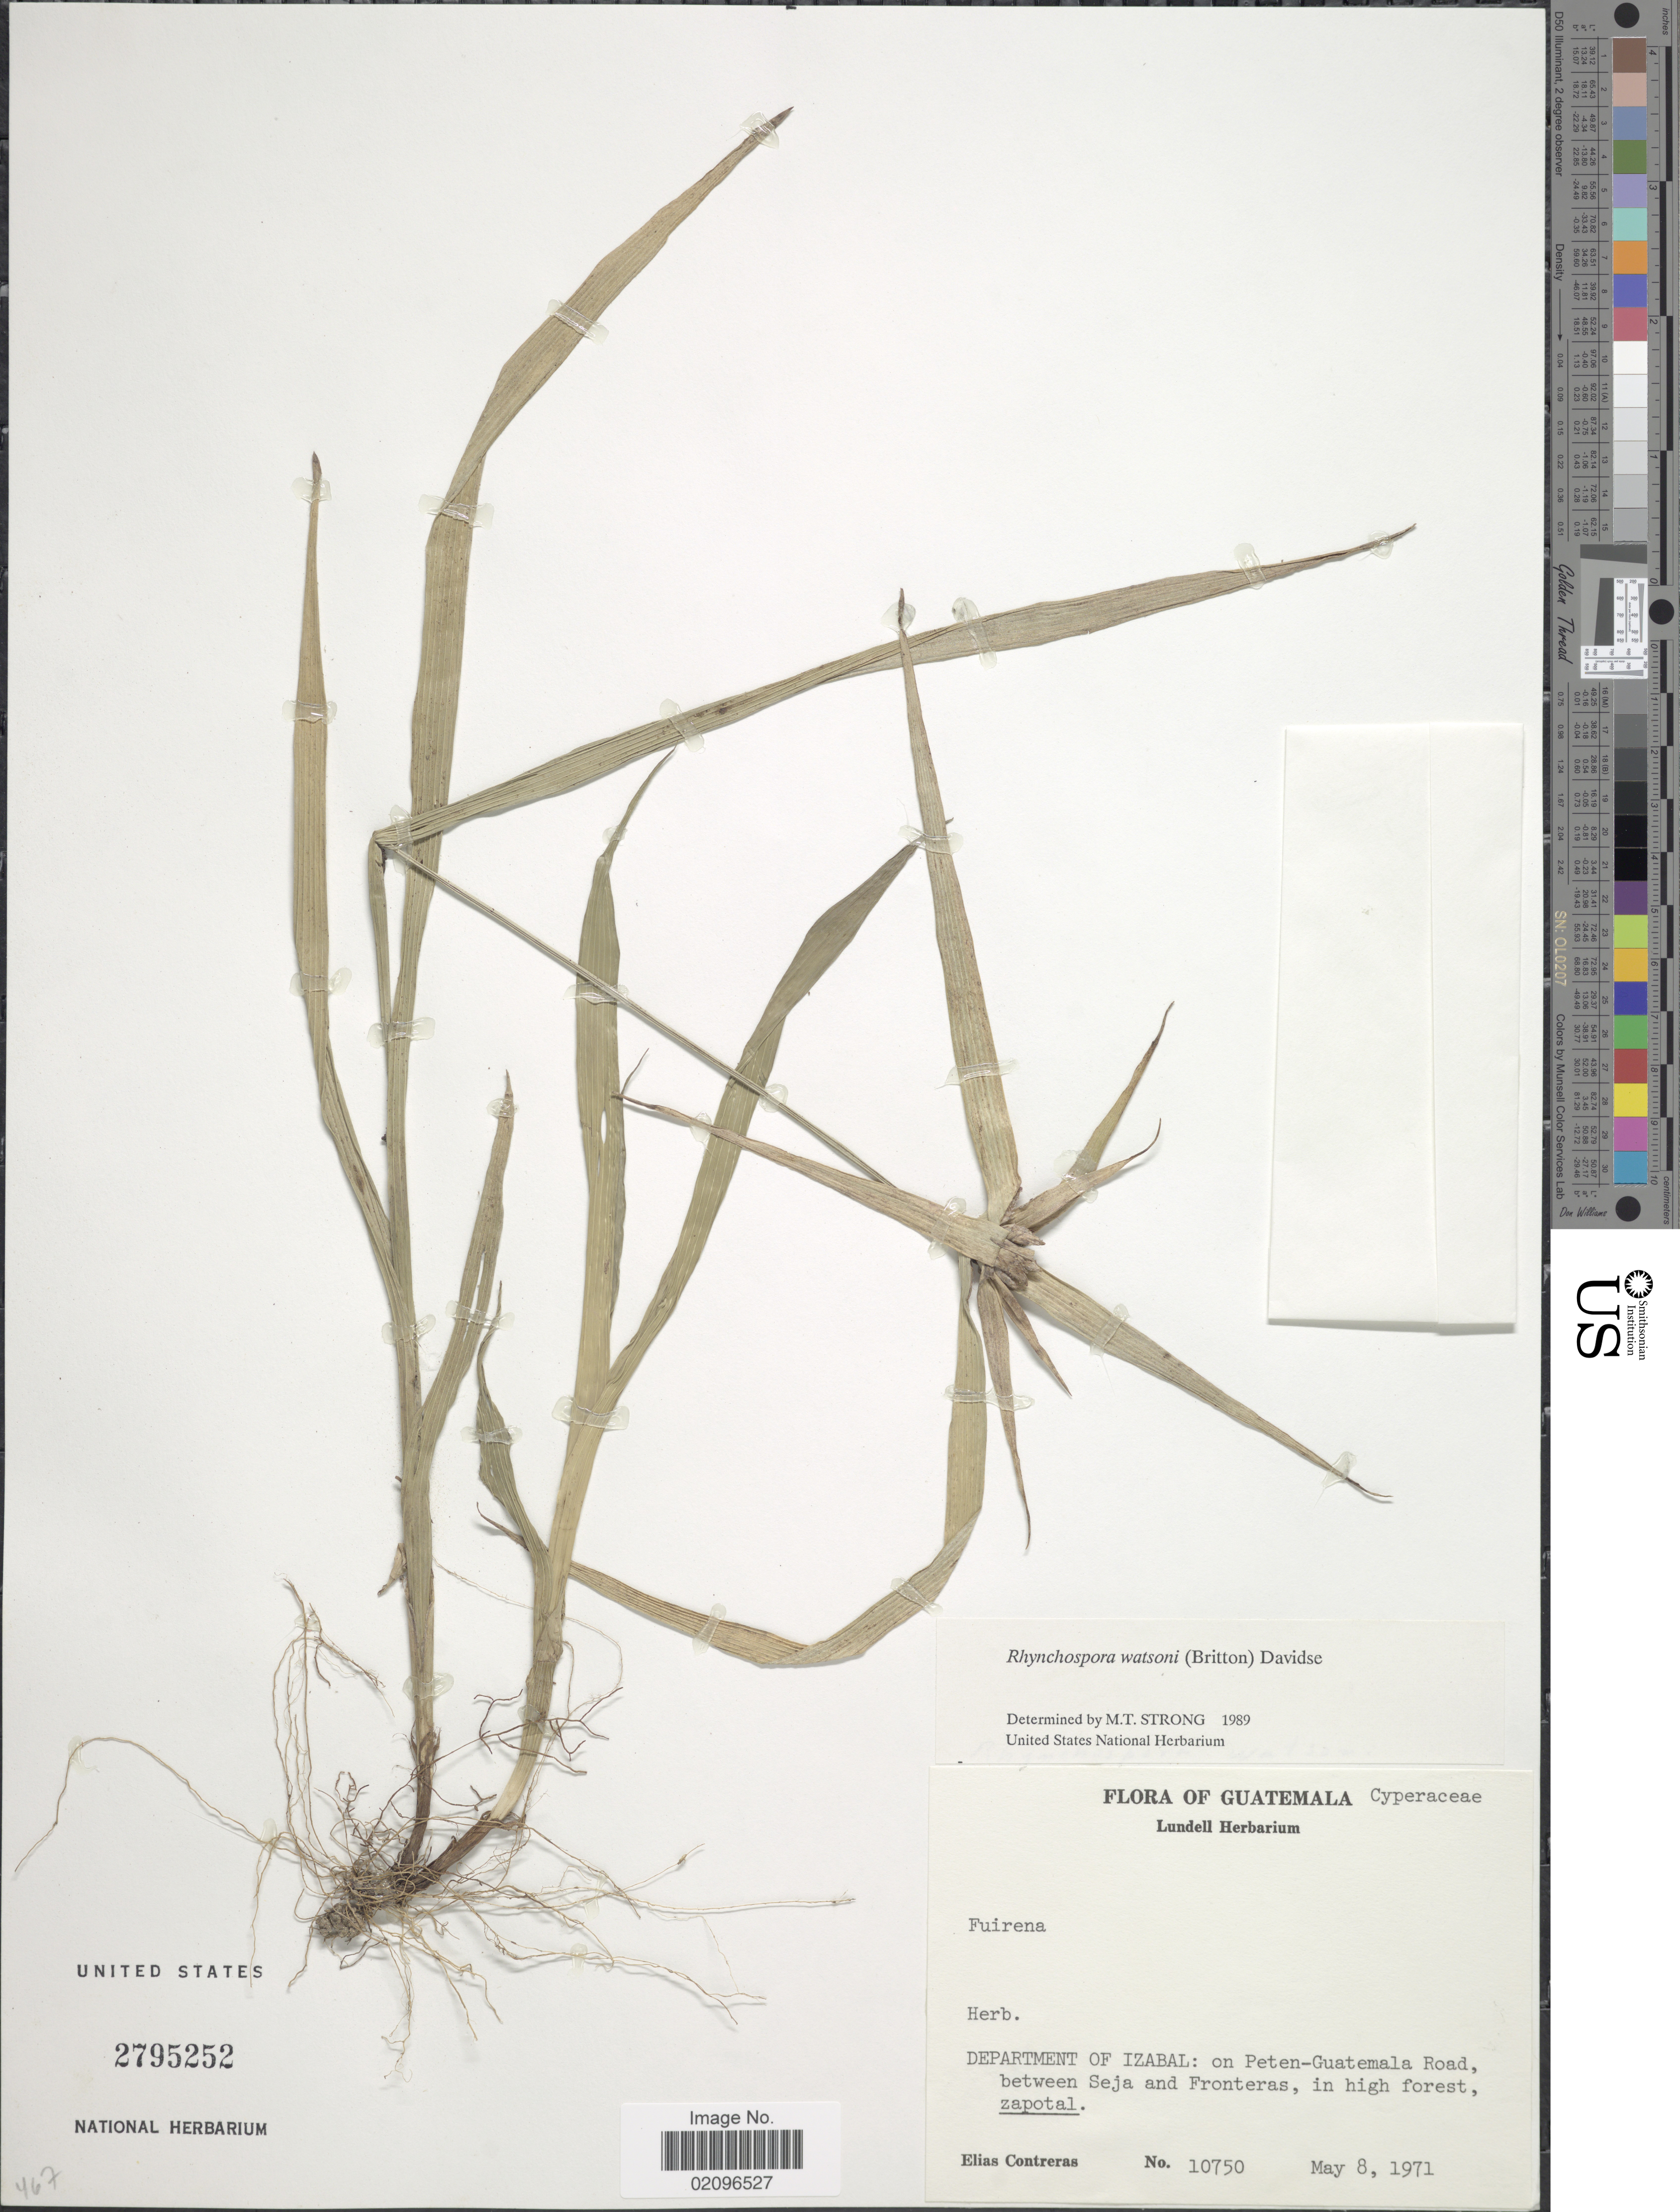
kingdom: Plantae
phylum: Tracheophyta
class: Liliopsida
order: Poales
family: Cyperaceae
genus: Rhynchospora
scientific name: Rhynchospora watsonii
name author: (Britton) Davidse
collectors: E. Contreras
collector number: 10750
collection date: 1971-05-08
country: Guatemala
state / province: Izabal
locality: Department of Izabal: on Peten-Guatemala Road, between Seja and Fronteras, in high forest zapotal.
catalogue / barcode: US 2795252